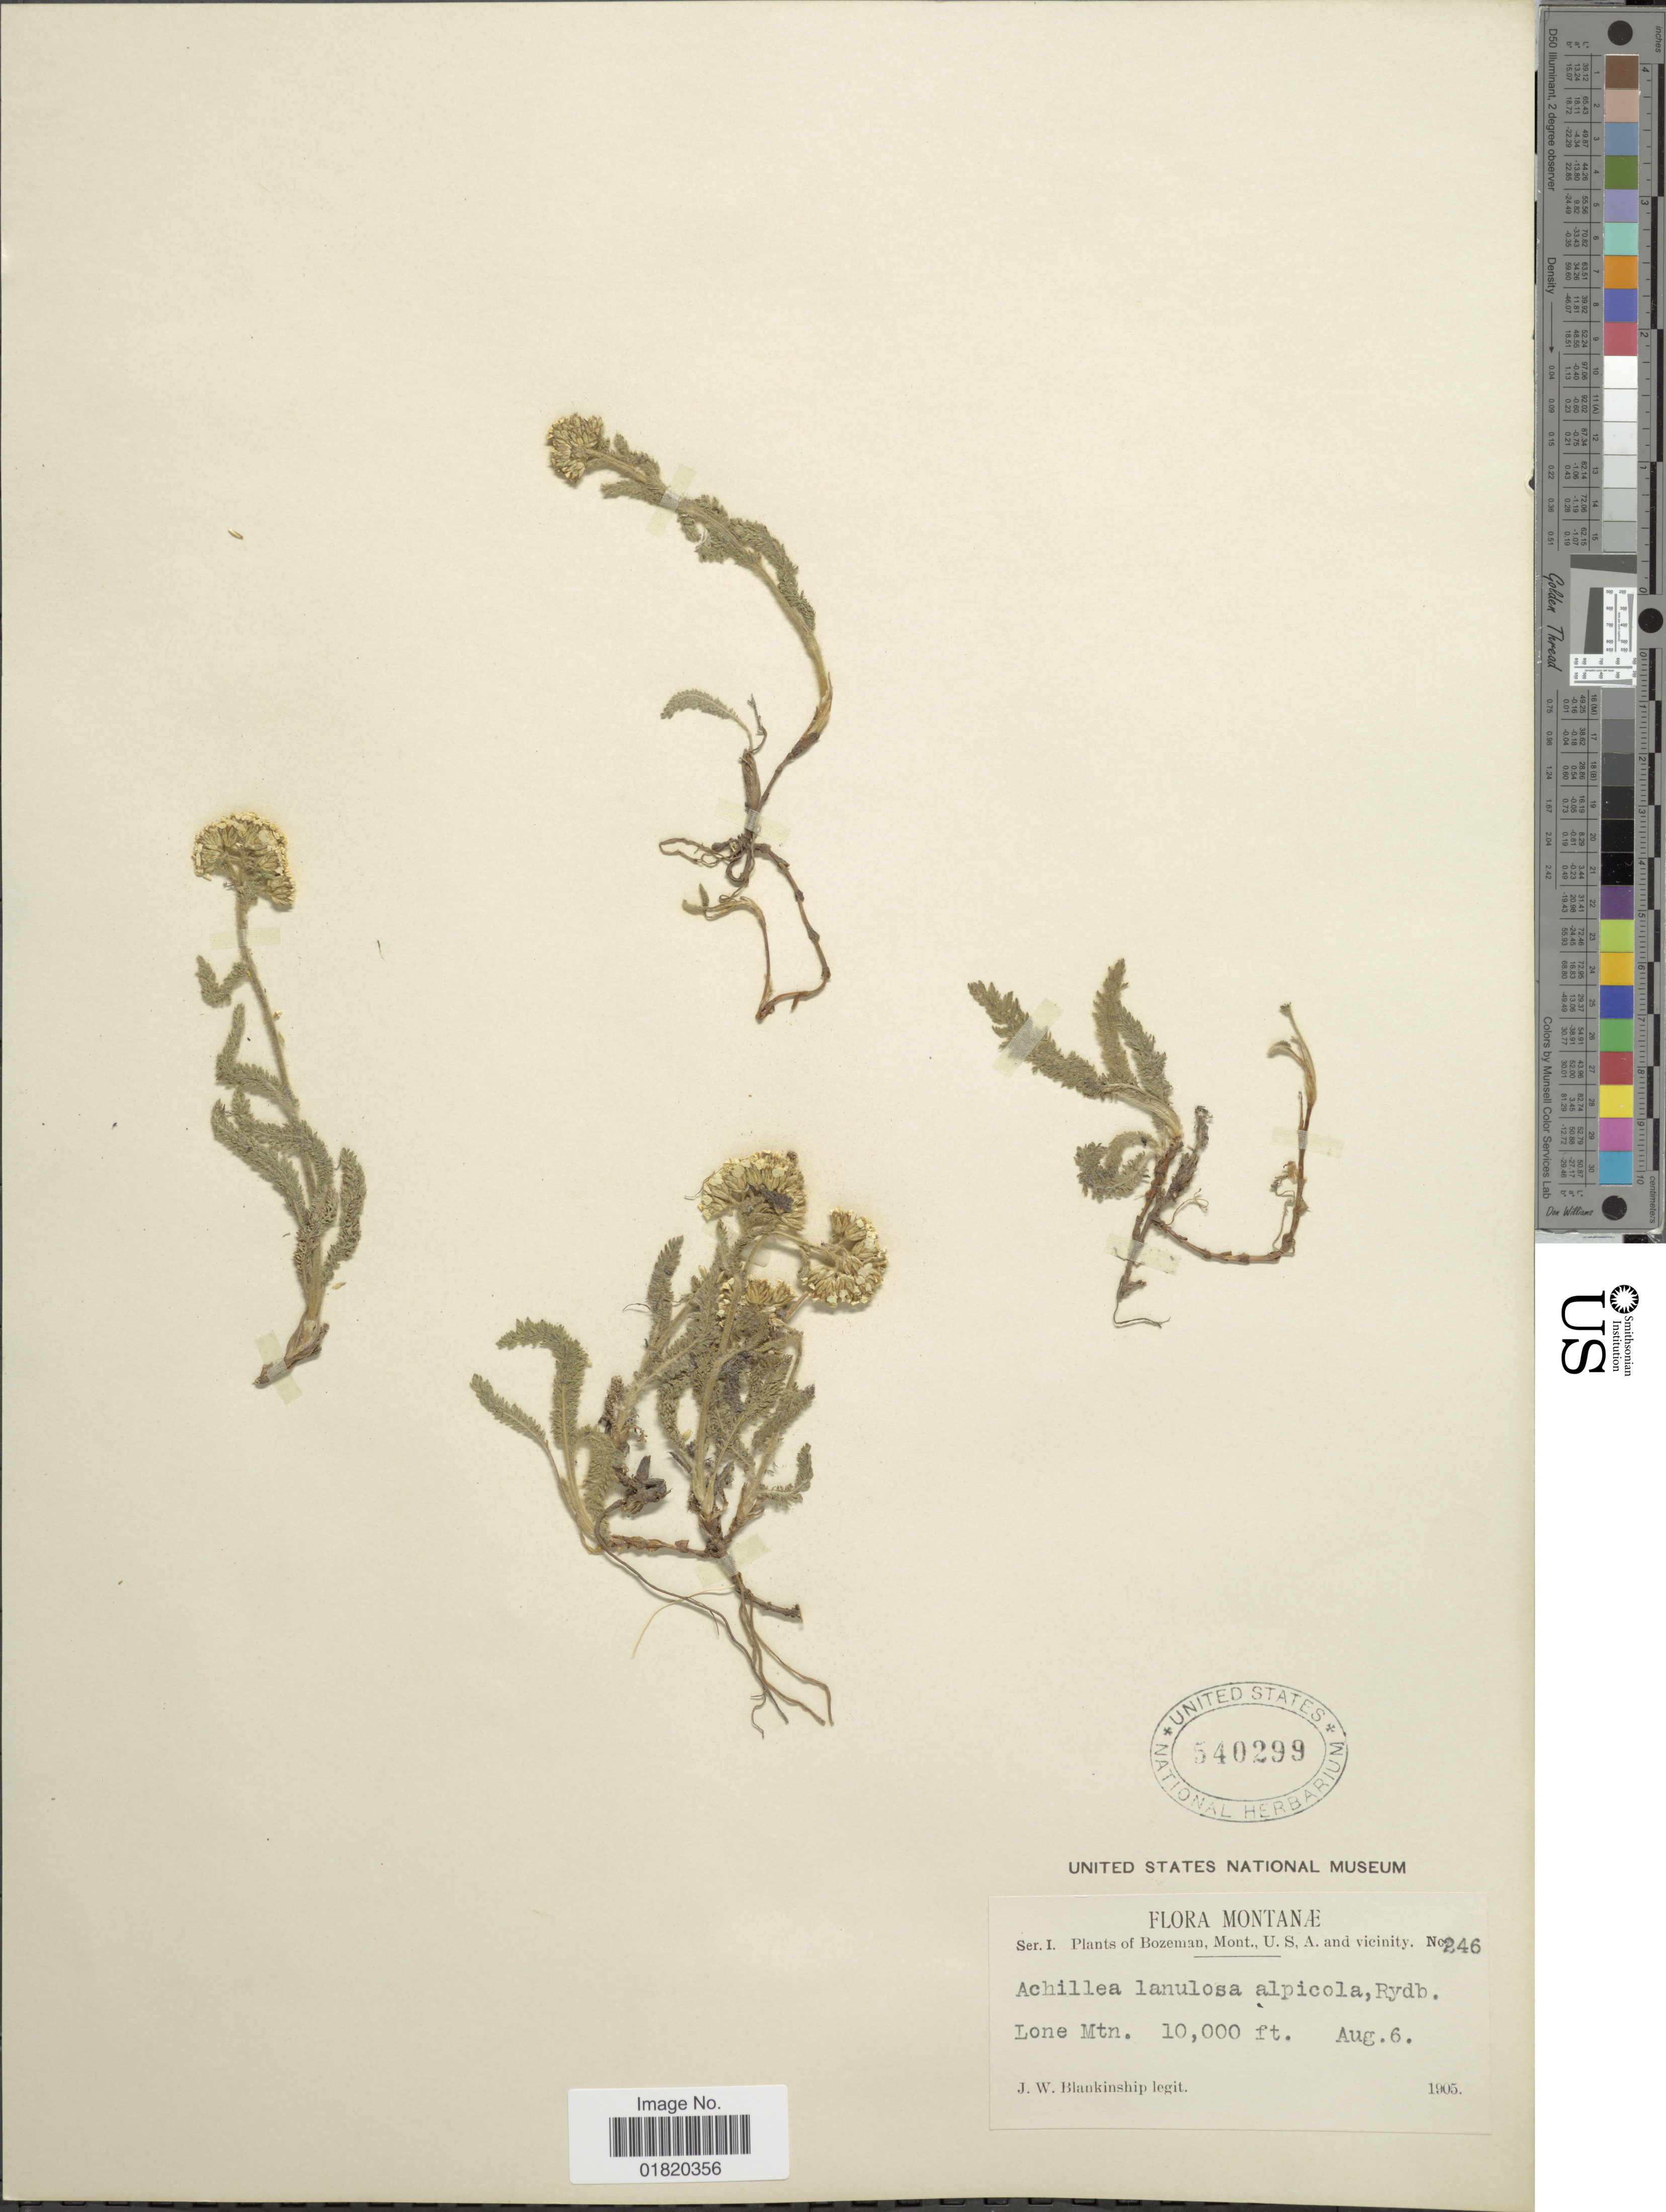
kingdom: Plantae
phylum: Tracheophyta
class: Magnoliopsida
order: Asterales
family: Asteraceae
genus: Achillea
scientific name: Achillea subalpina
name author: Greene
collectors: J. W. Blankinship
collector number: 246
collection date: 1905-08-06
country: United States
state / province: Montana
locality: Lone Mtn. Bozeman and vicinity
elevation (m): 3048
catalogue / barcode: US 540299